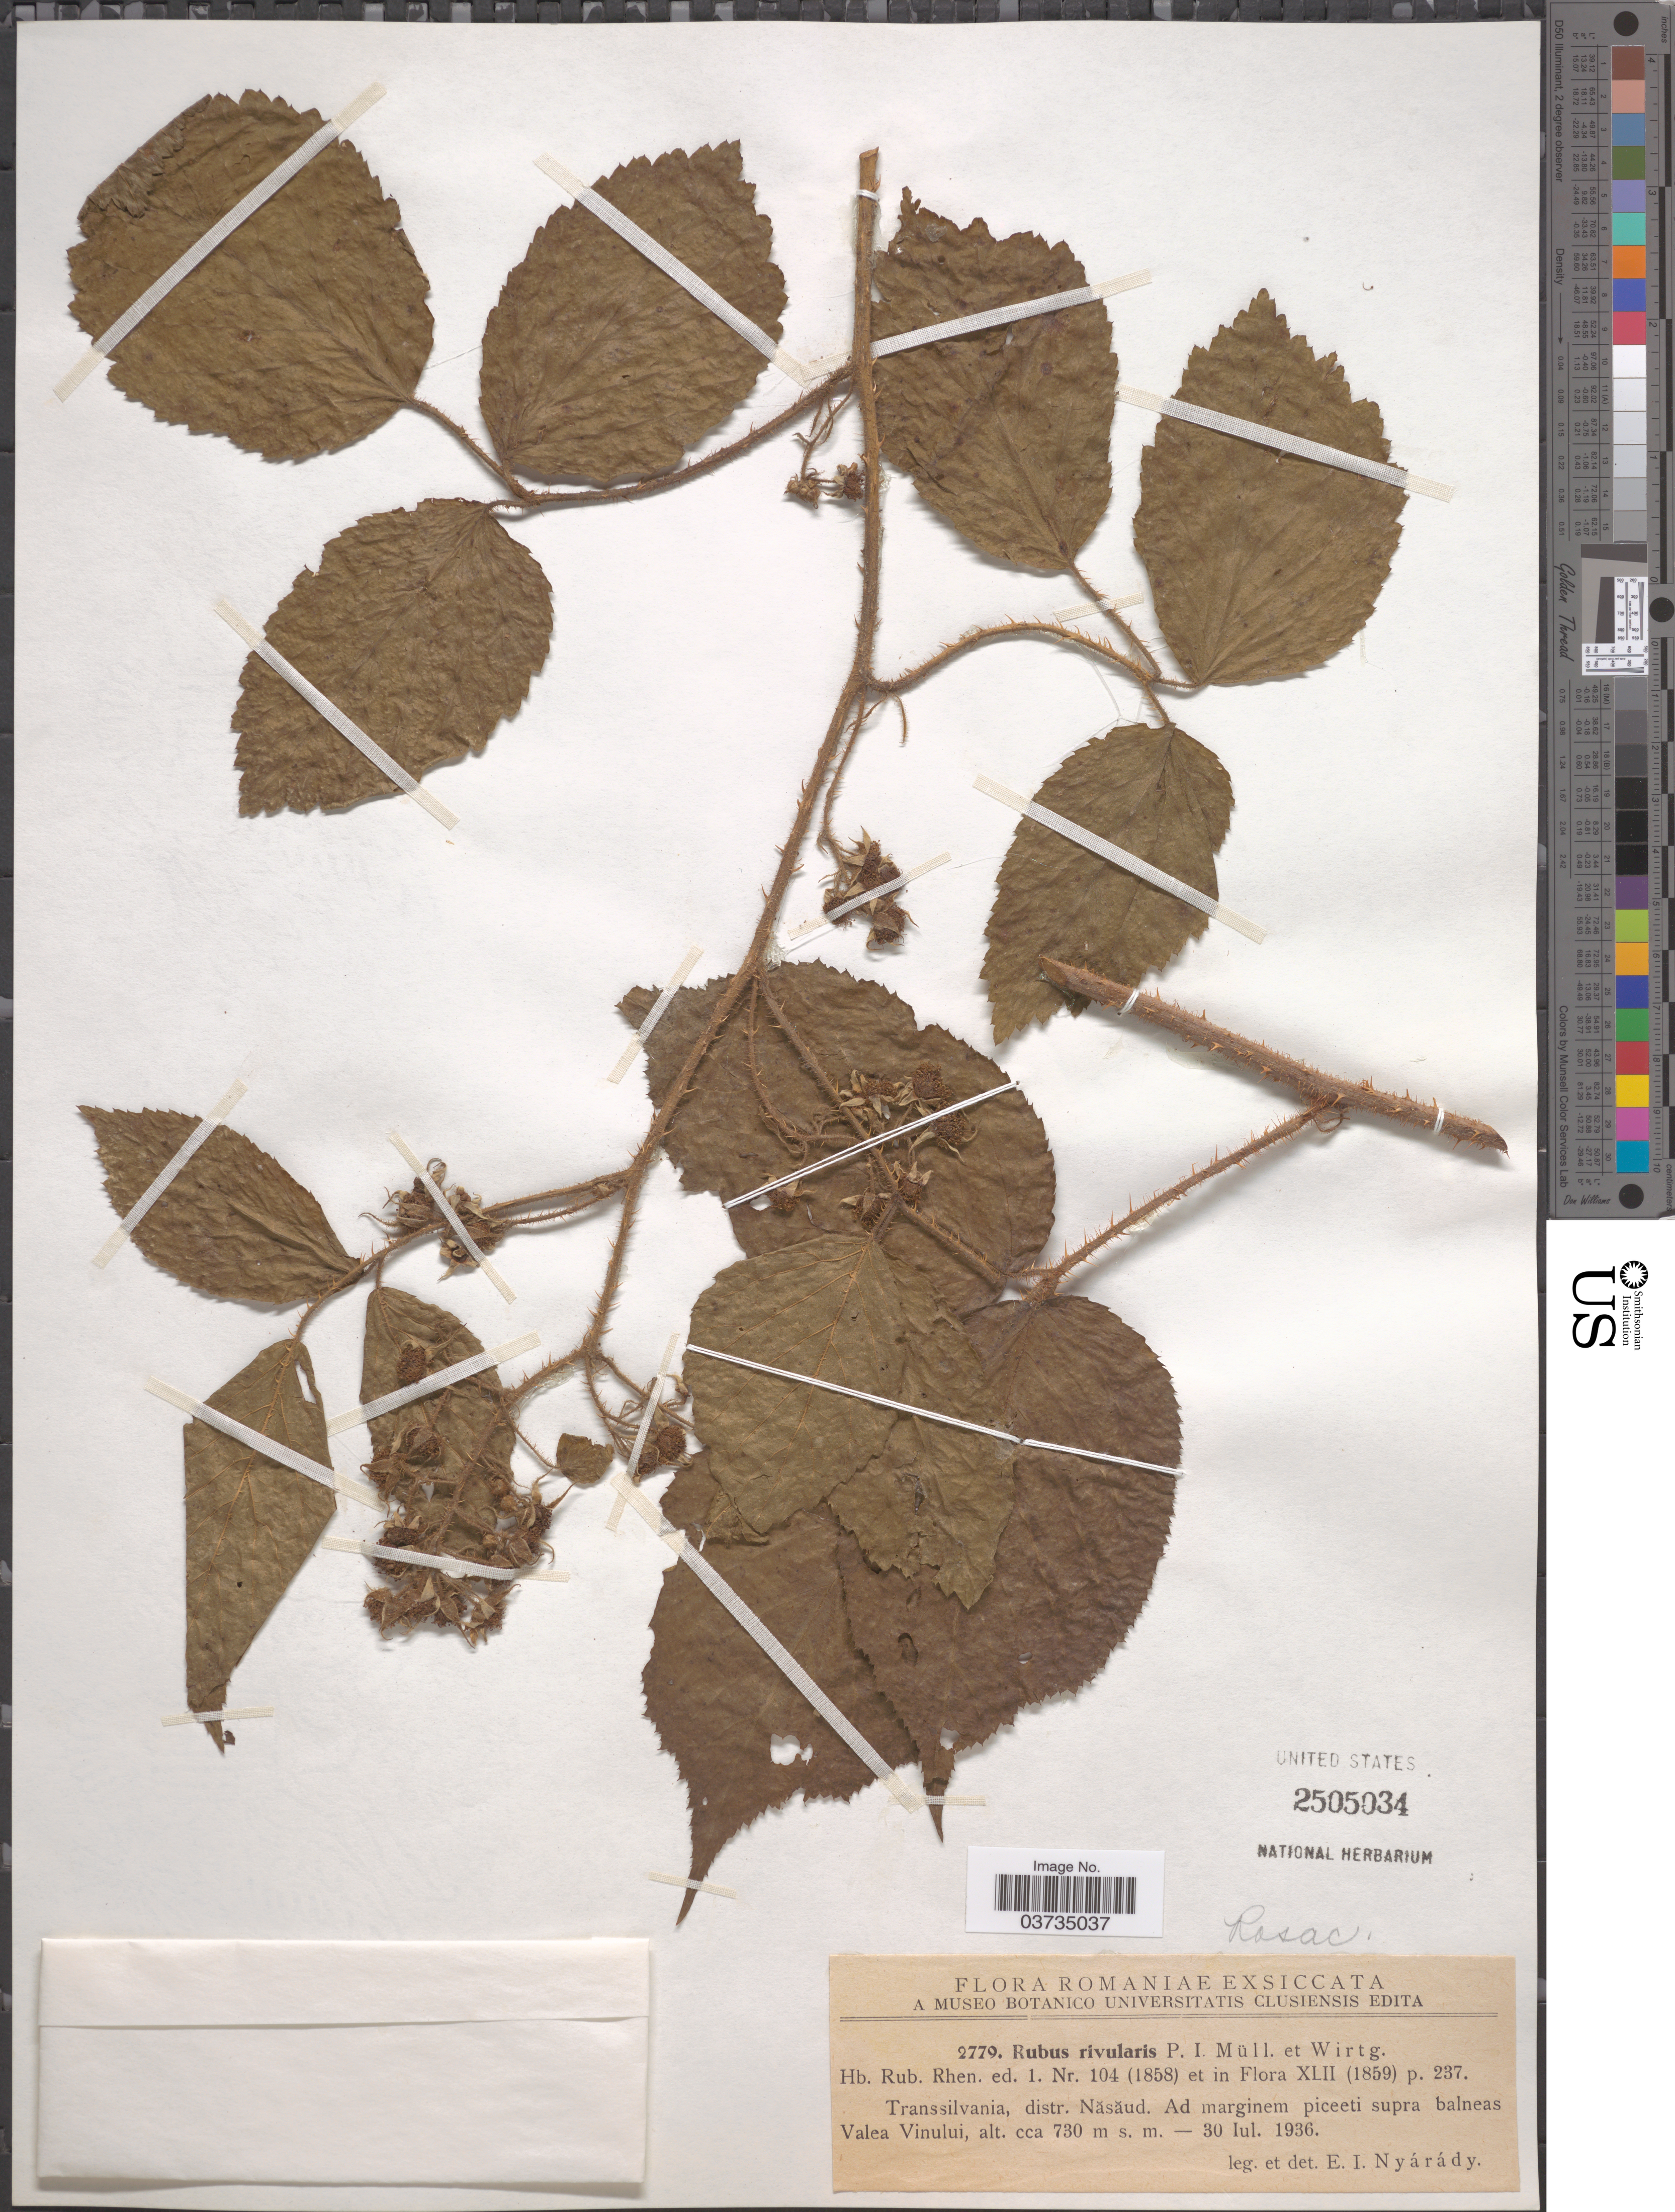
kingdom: Plantae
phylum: Tracheophyta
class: Magnoliopsida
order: Rosales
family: Rosaceae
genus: Rubus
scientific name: Rubus rivularis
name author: Wirtg. & P.J. Müll.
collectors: E. Nyárády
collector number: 2779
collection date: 1936-07-30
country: Romania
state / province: Bistrita-Nasaud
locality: Transsilvania, distr. Năsăud. Ad marginem piceeti supra balneas Valea Vinului.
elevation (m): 730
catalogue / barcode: US 2505034